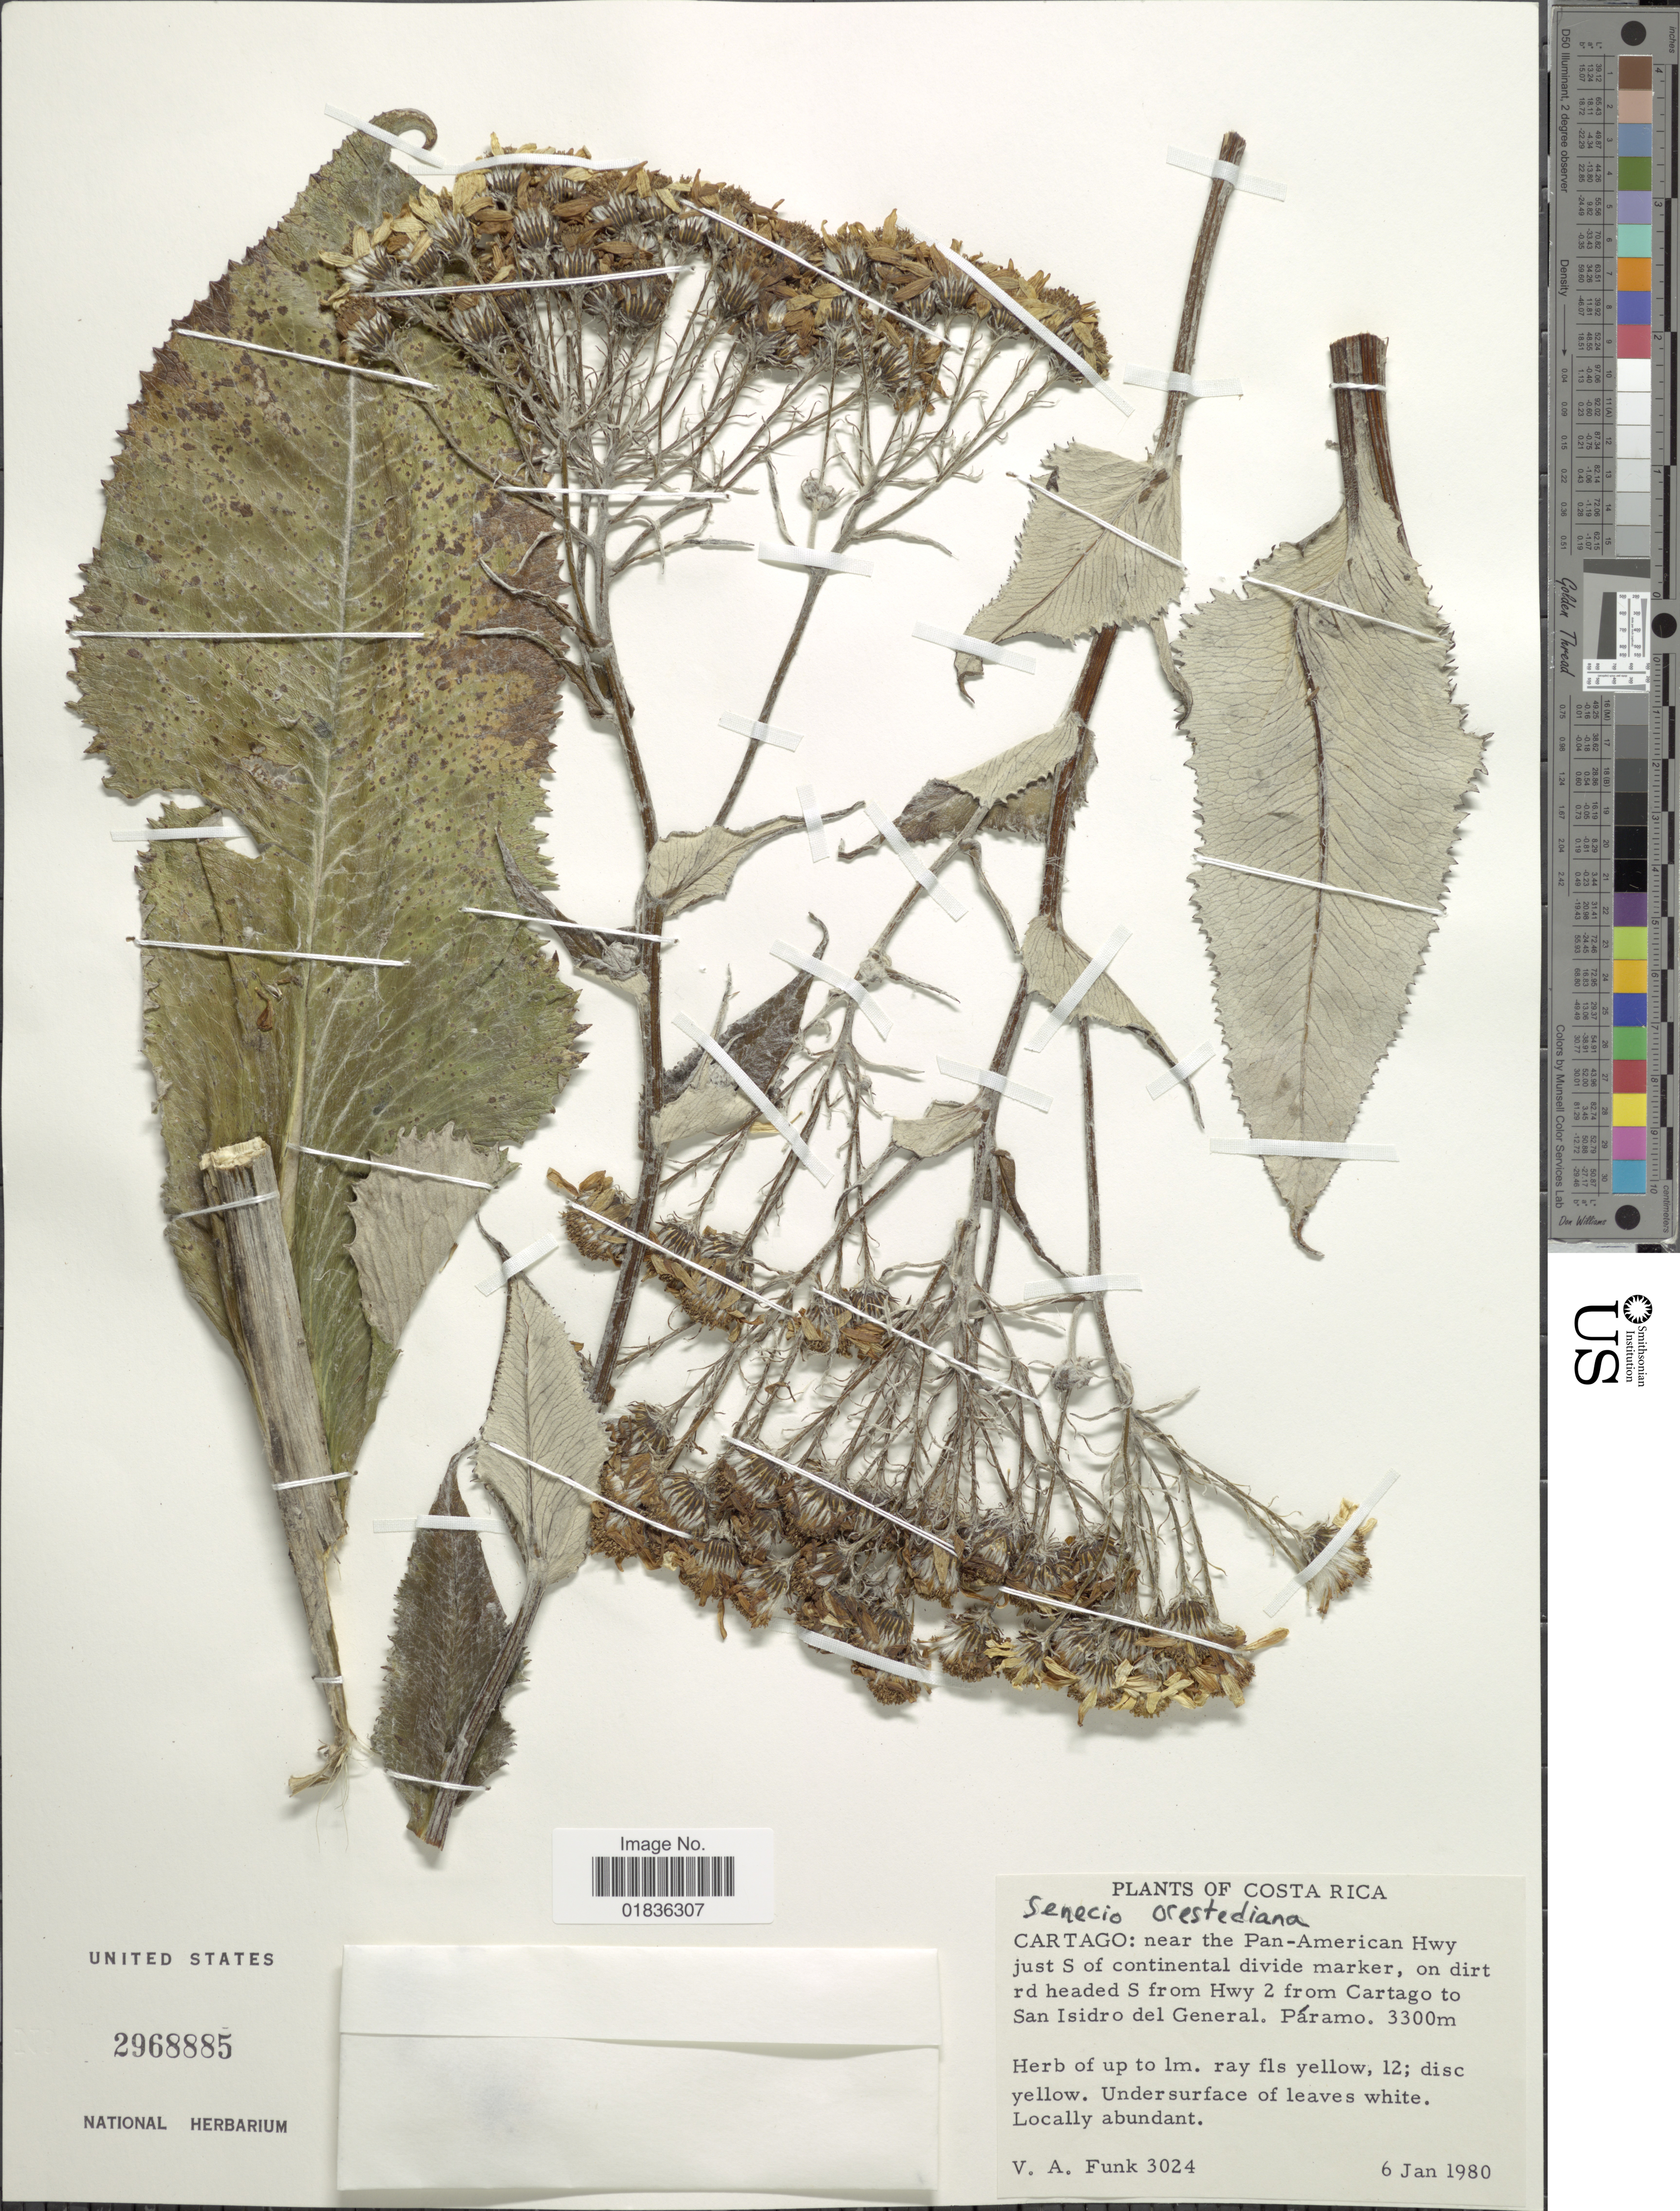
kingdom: Plantae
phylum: Tracheophyta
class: Magnoliopsida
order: Asterales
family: Asteraceae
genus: Senecio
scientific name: Senecio oerstedianus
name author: Benth.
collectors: V. Funk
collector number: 3024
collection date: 1980-01-06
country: Costa Rica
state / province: Cartago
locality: Near the Pan-American Hwy just S of continental divide marker, on dirt rd headed S from Hwy 2 from Cartago to San Isidro del General, Paramo.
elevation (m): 3300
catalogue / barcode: US 2968885